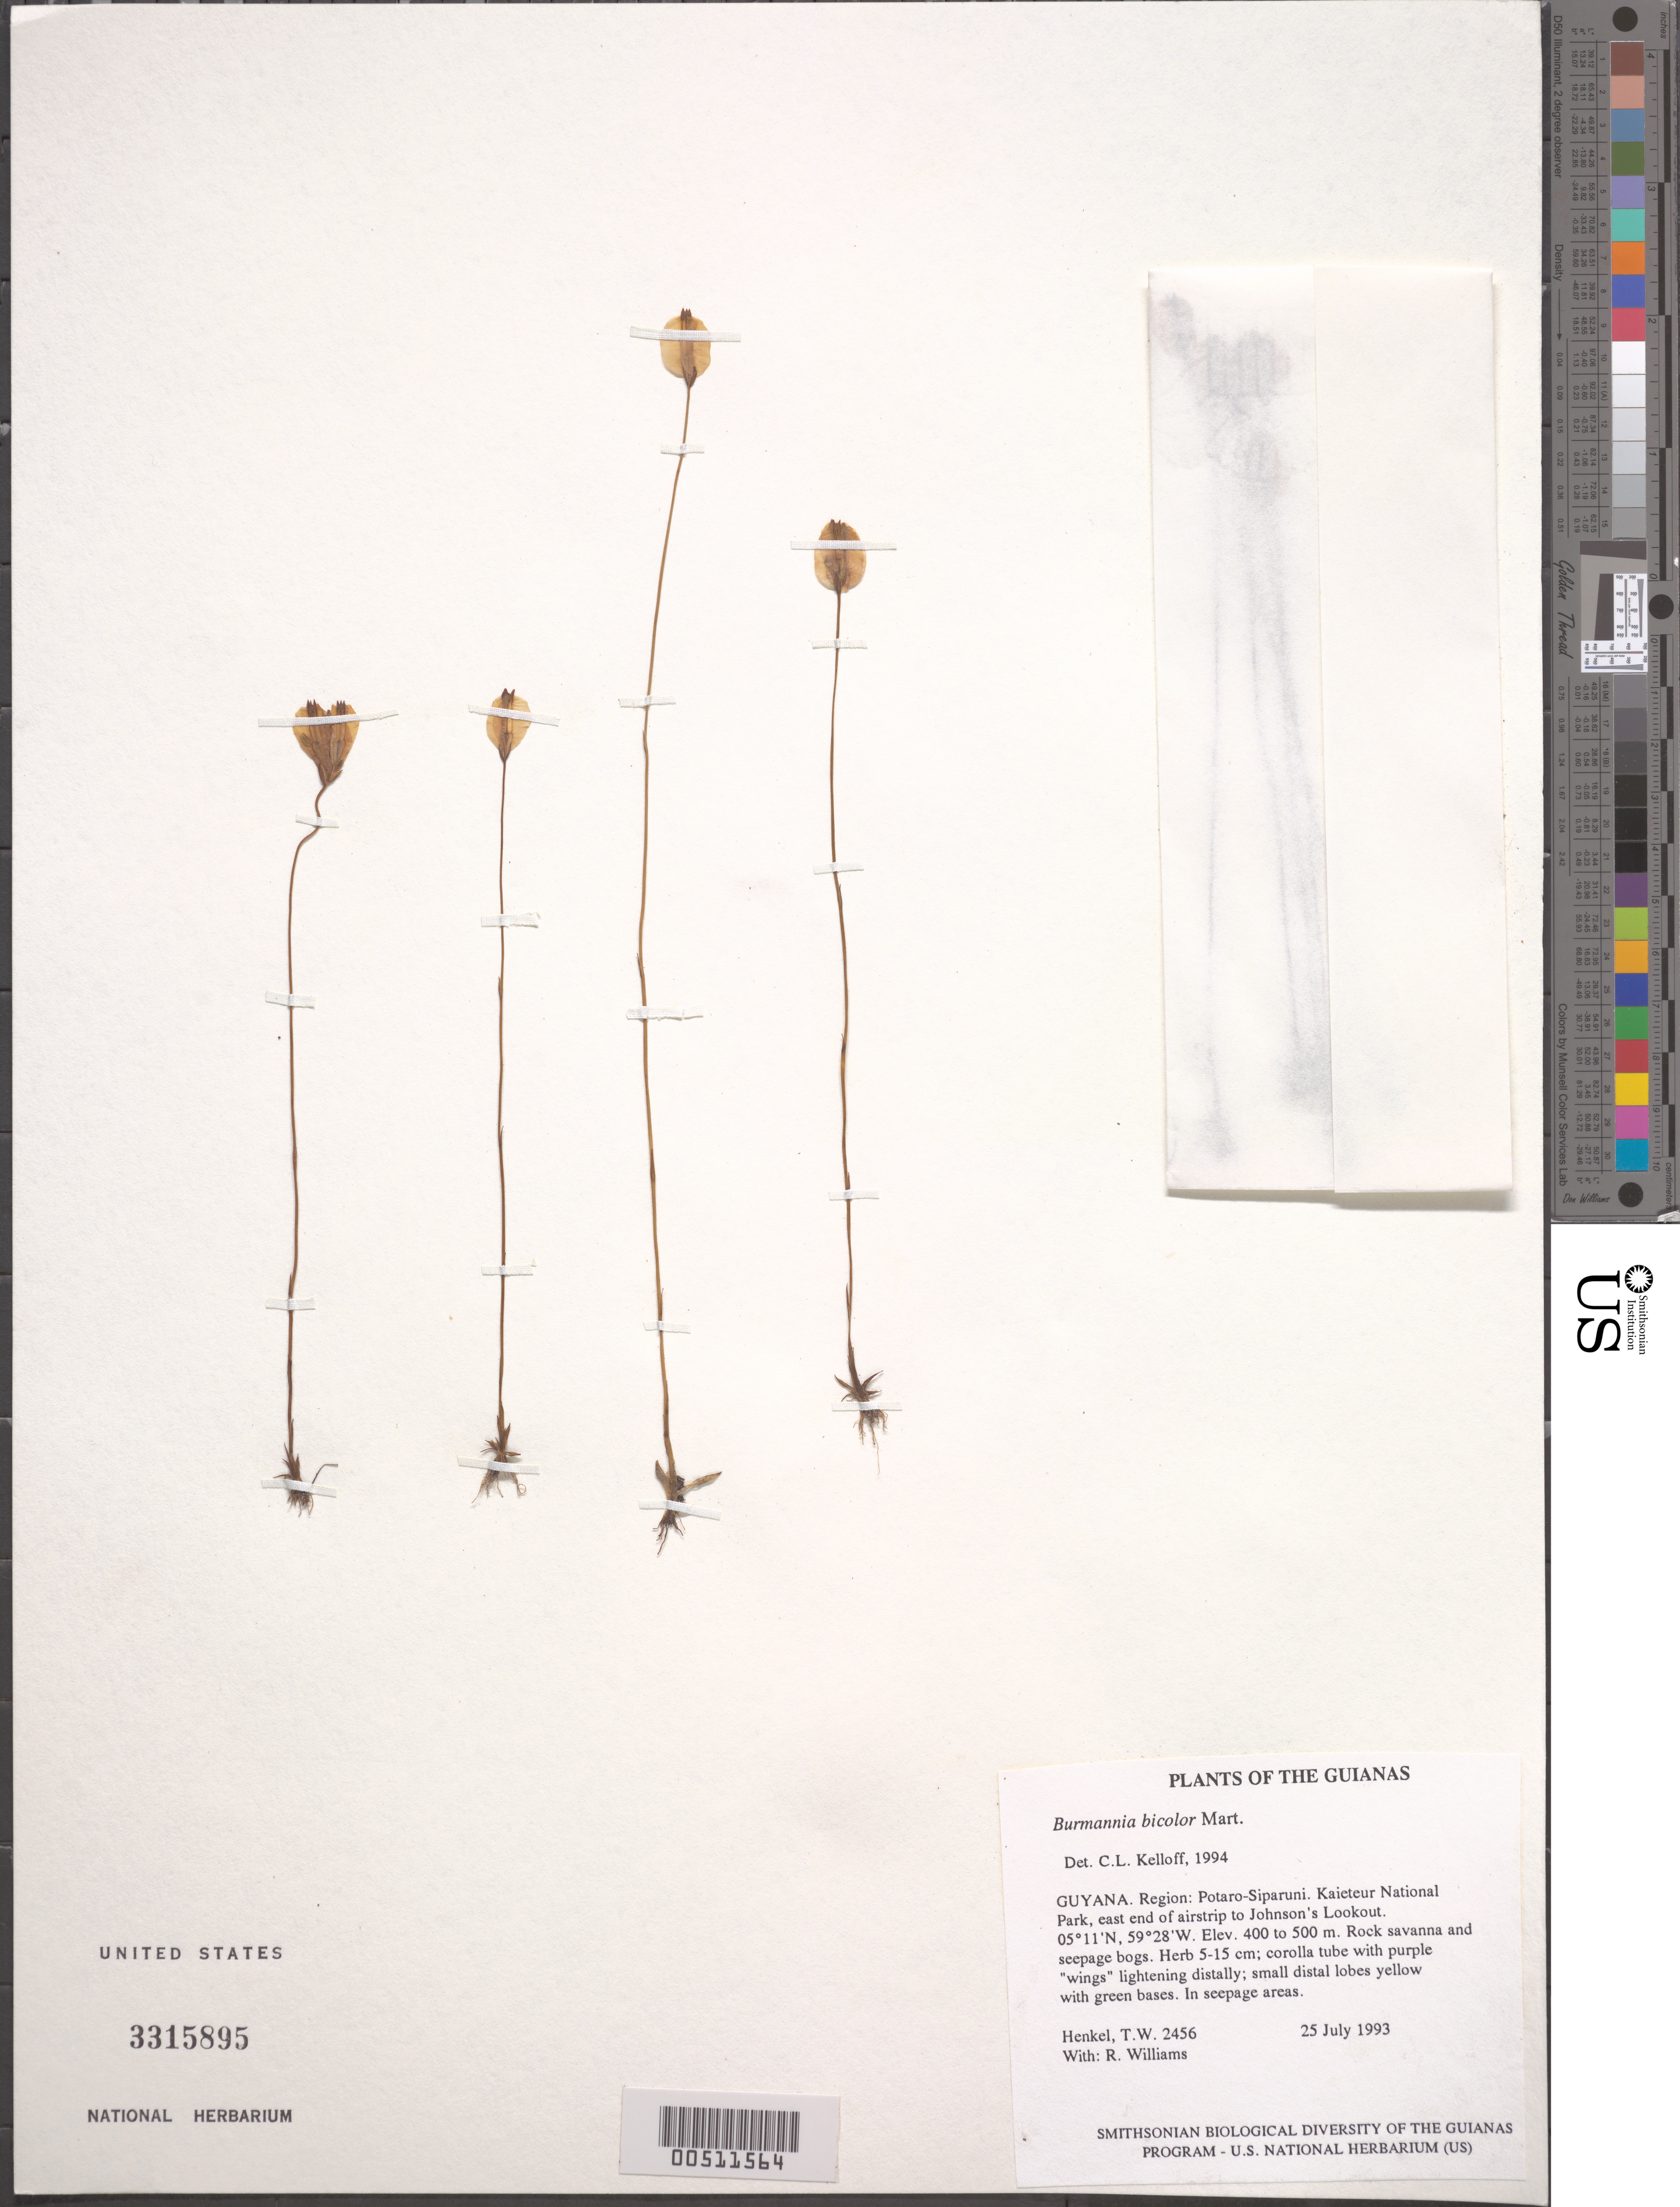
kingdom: Plantae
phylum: Tracheophyta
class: Liliopsida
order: Dioscoreales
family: Burmanniaceae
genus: Burmannia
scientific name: Burmannia bicolor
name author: Mart.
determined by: Kelloff, Carol L., (US), Smithsonian Institution - National Museum of Natural History (UNITED STATES)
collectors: T. Henkel & R. Williams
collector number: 2456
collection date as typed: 25 July 1993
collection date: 1993-07-25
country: Guyana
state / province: Potaro-Siparuni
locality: Kaieteur National Park, east end of airstrip to Johnson's Lookout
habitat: Rock savanna and seepage bogs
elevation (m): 400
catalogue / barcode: US 3315895